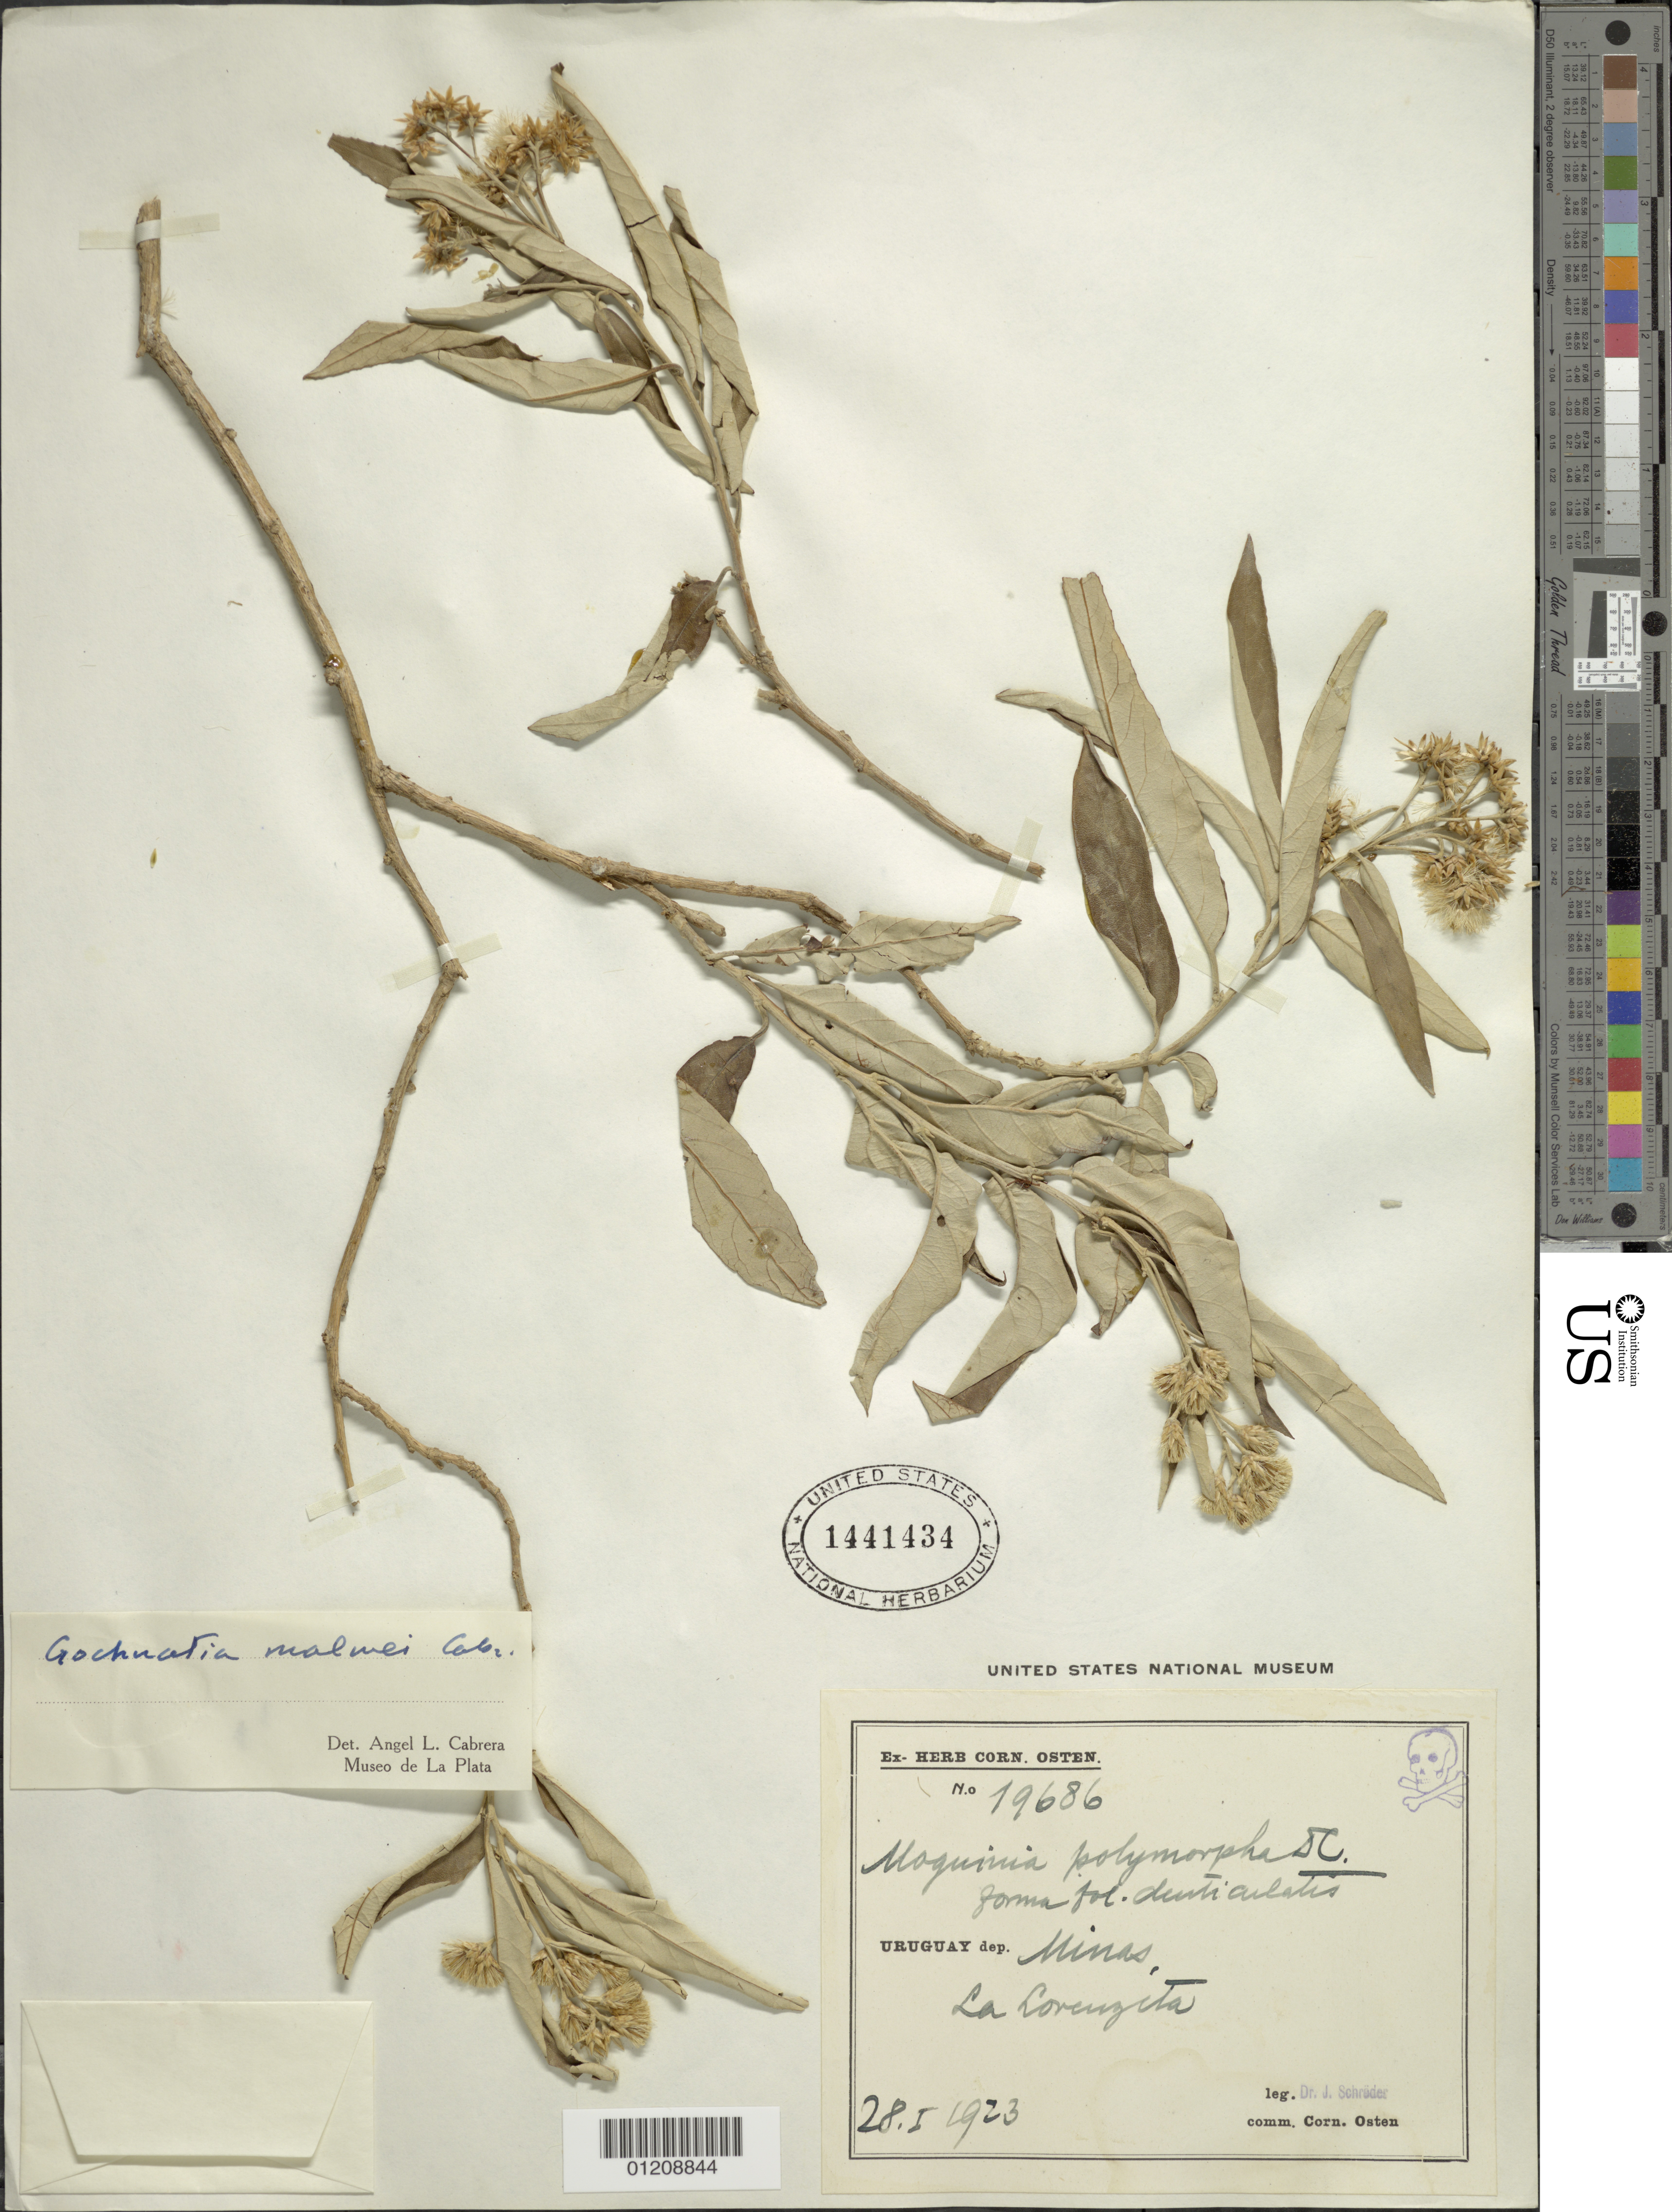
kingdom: Plantae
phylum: Tracheophyta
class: Magnoliopsida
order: Asterales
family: Asteraceae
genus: Moquiniastrum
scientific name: Moquiniastrum polymorphum subsp. ceanothifolium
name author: (Less.) G. Sancho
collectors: J. Schrader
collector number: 19686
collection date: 1923-01-28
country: Uruguay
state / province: Lavalleja (?)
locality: La Lovenzita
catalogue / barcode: US 1441434